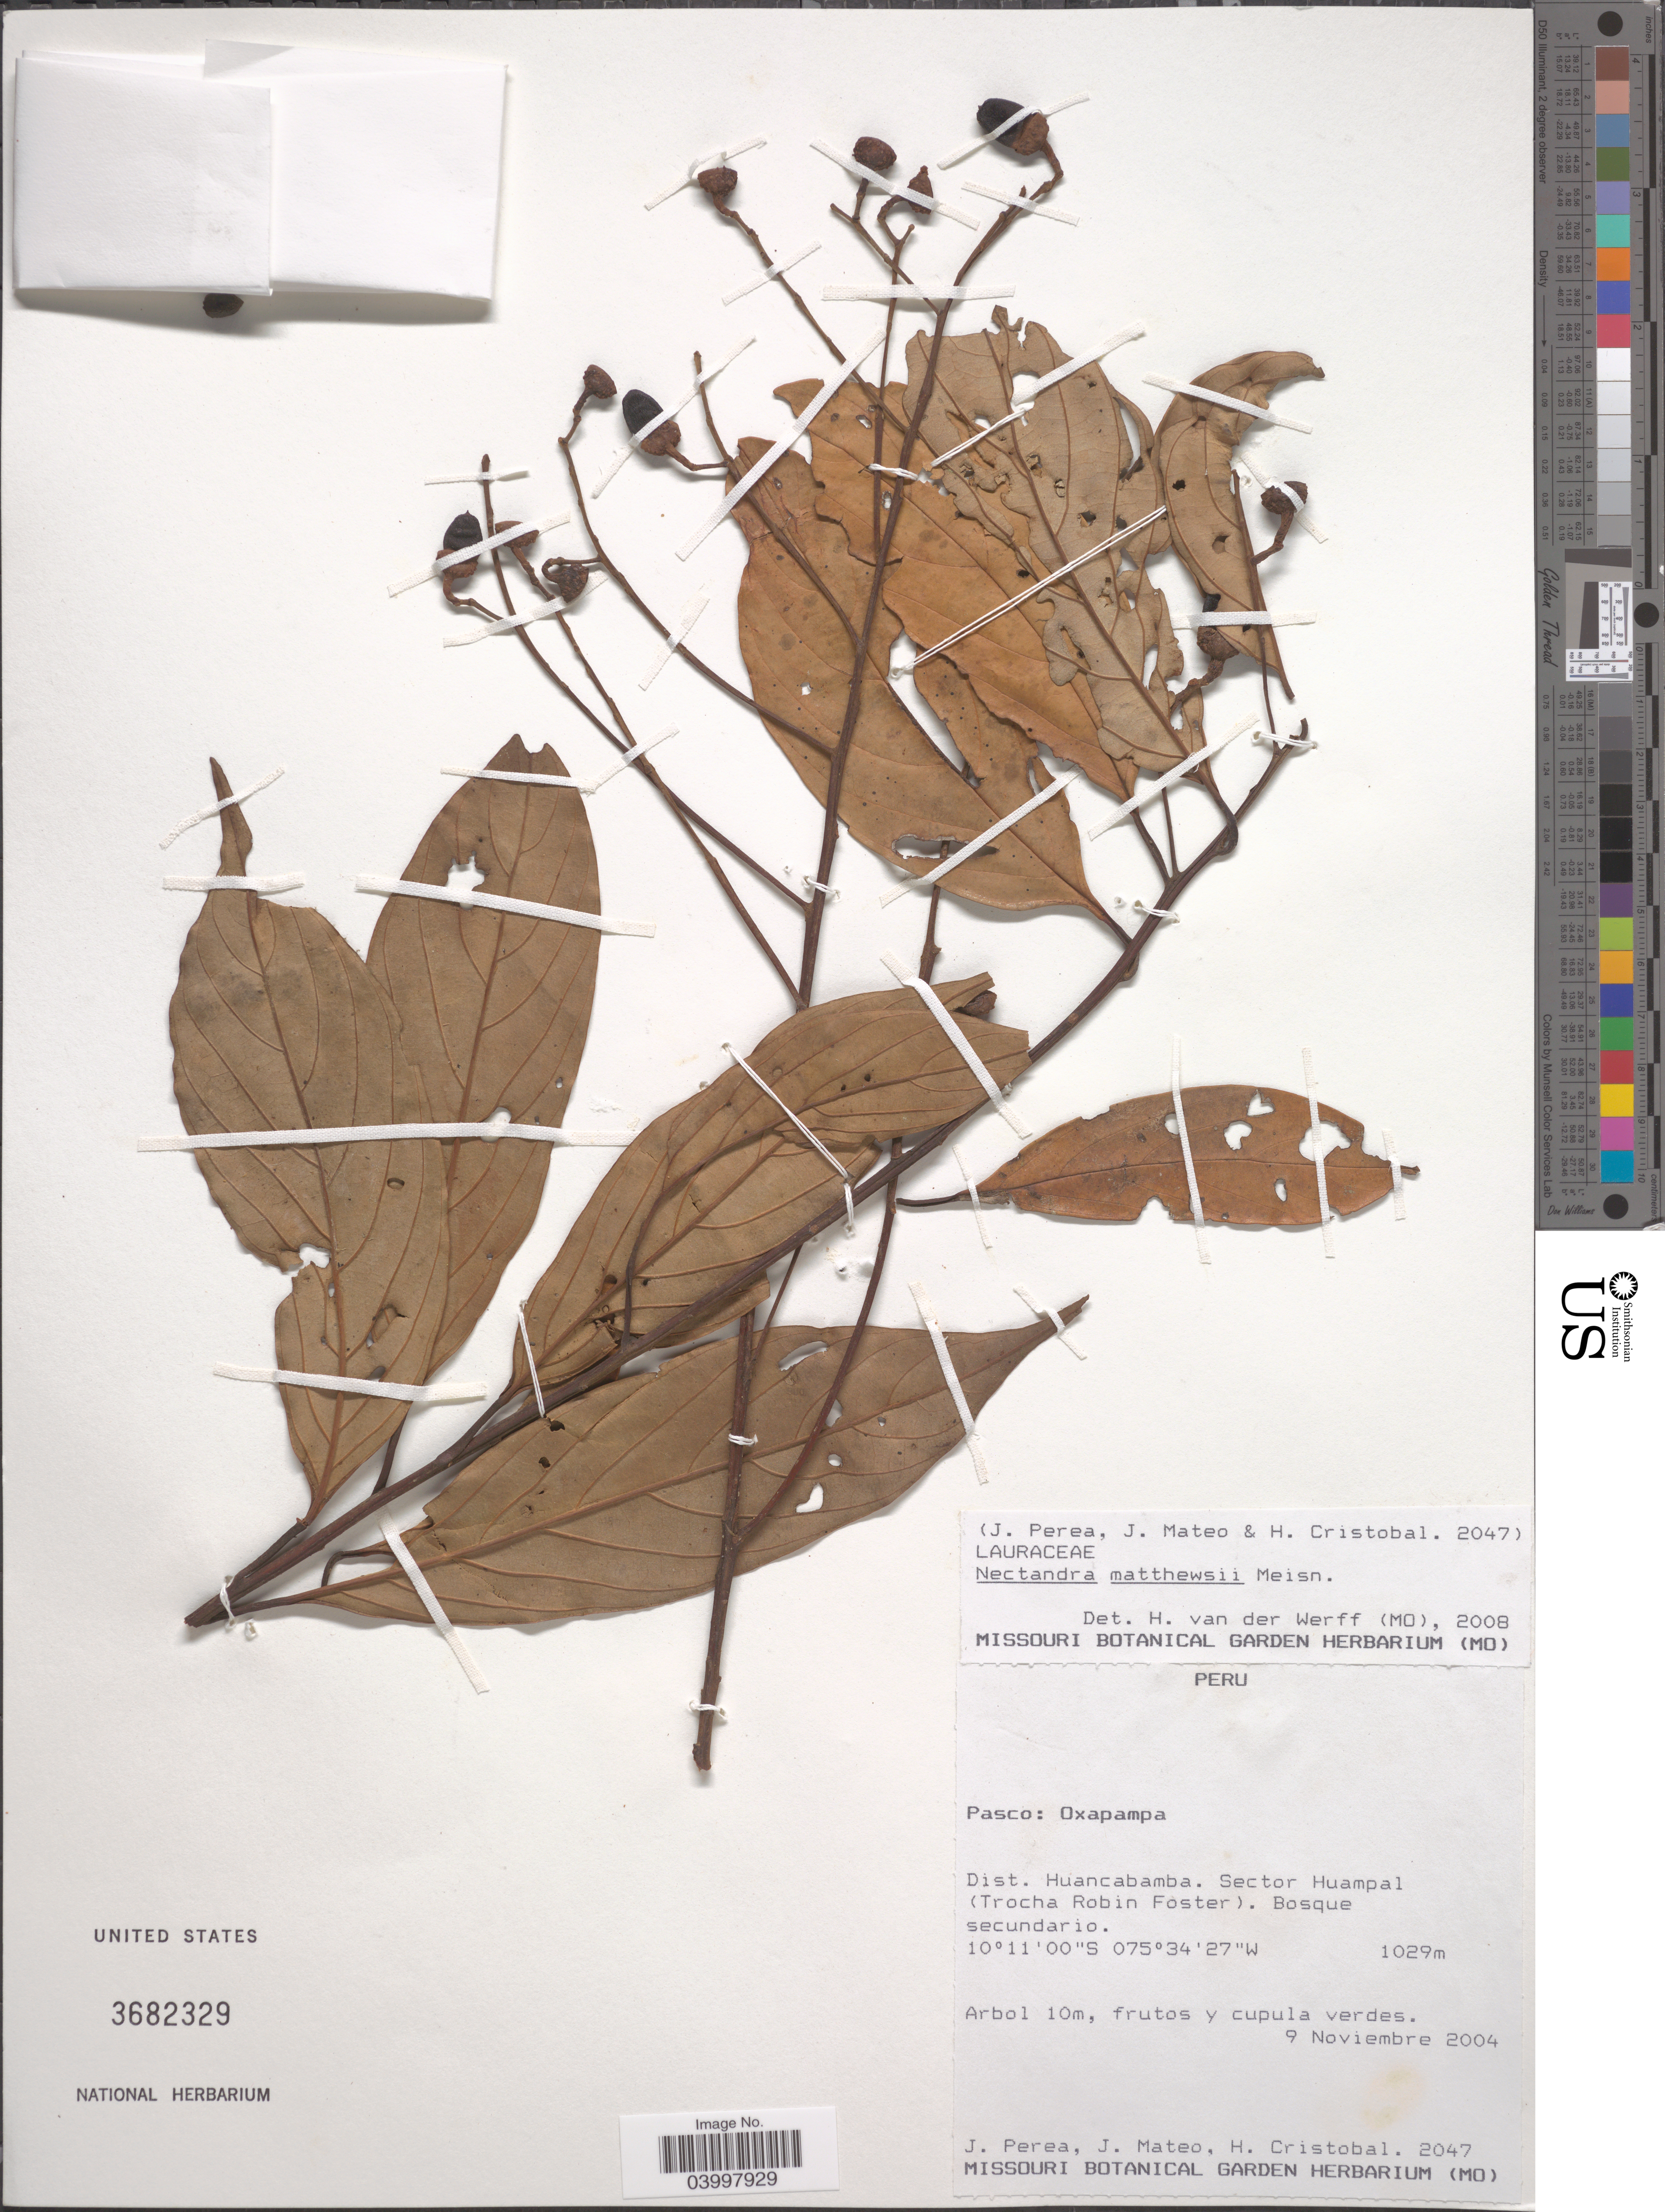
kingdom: Plantae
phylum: Tracheophyta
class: Magnoliopsida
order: Laurales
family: Lauraceae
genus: Nectandra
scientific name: Nectandra matthewsii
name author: Meisn.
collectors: J. Perea, J. Mateo & H. Cristobal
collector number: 2047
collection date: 2004-11-09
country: Peru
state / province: Pasco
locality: Oxapampa. Dist. Huancabamba. Sector Huampal (Trocha Robin Foster). Bosque secundario.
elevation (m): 1029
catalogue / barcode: US 3682329